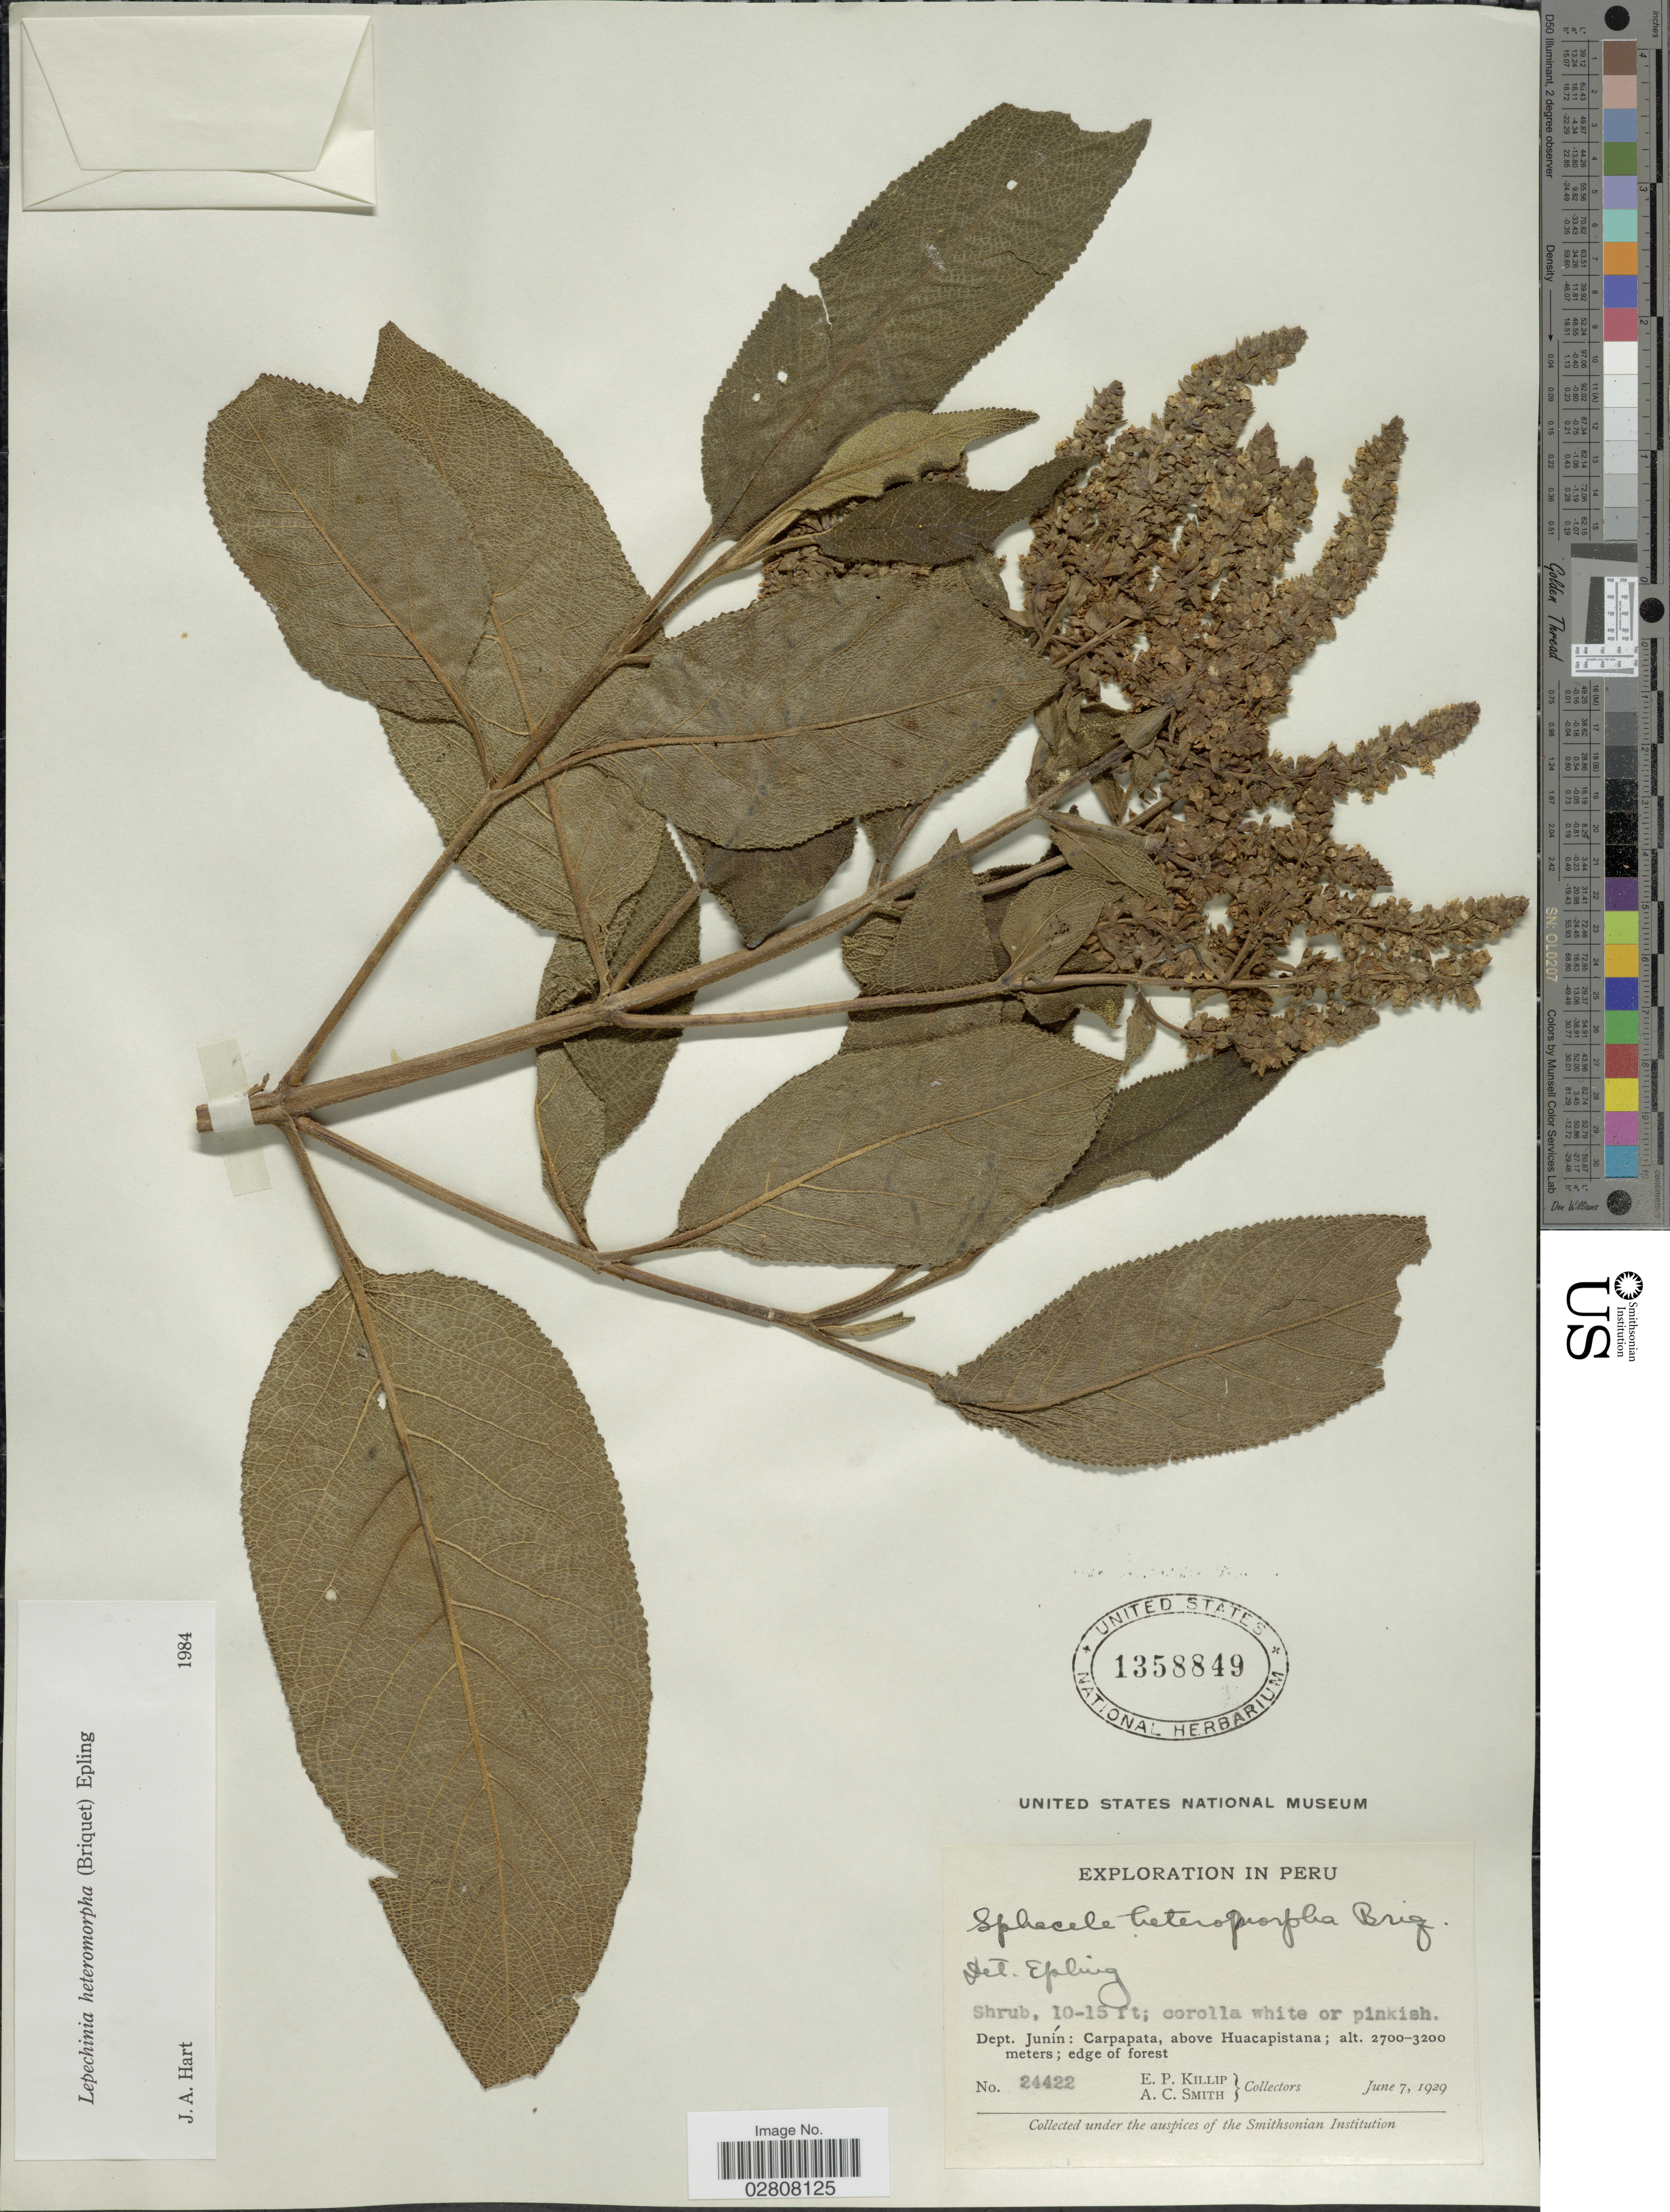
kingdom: Plantae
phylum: Tracheophyta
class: Magnoliopsida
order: Lamiales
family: Lamiaceae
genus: Lepechinia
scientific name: Lepechinia heteromorpha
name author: (Briq.) Epling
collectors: E. P. Killip & A. C. Smith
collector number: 24422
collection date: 1929-06-07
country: Peru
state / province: Junín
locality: Dept. Junín: Carpapata, above Huacapistana.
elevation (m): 2700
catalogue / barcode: US 1358849